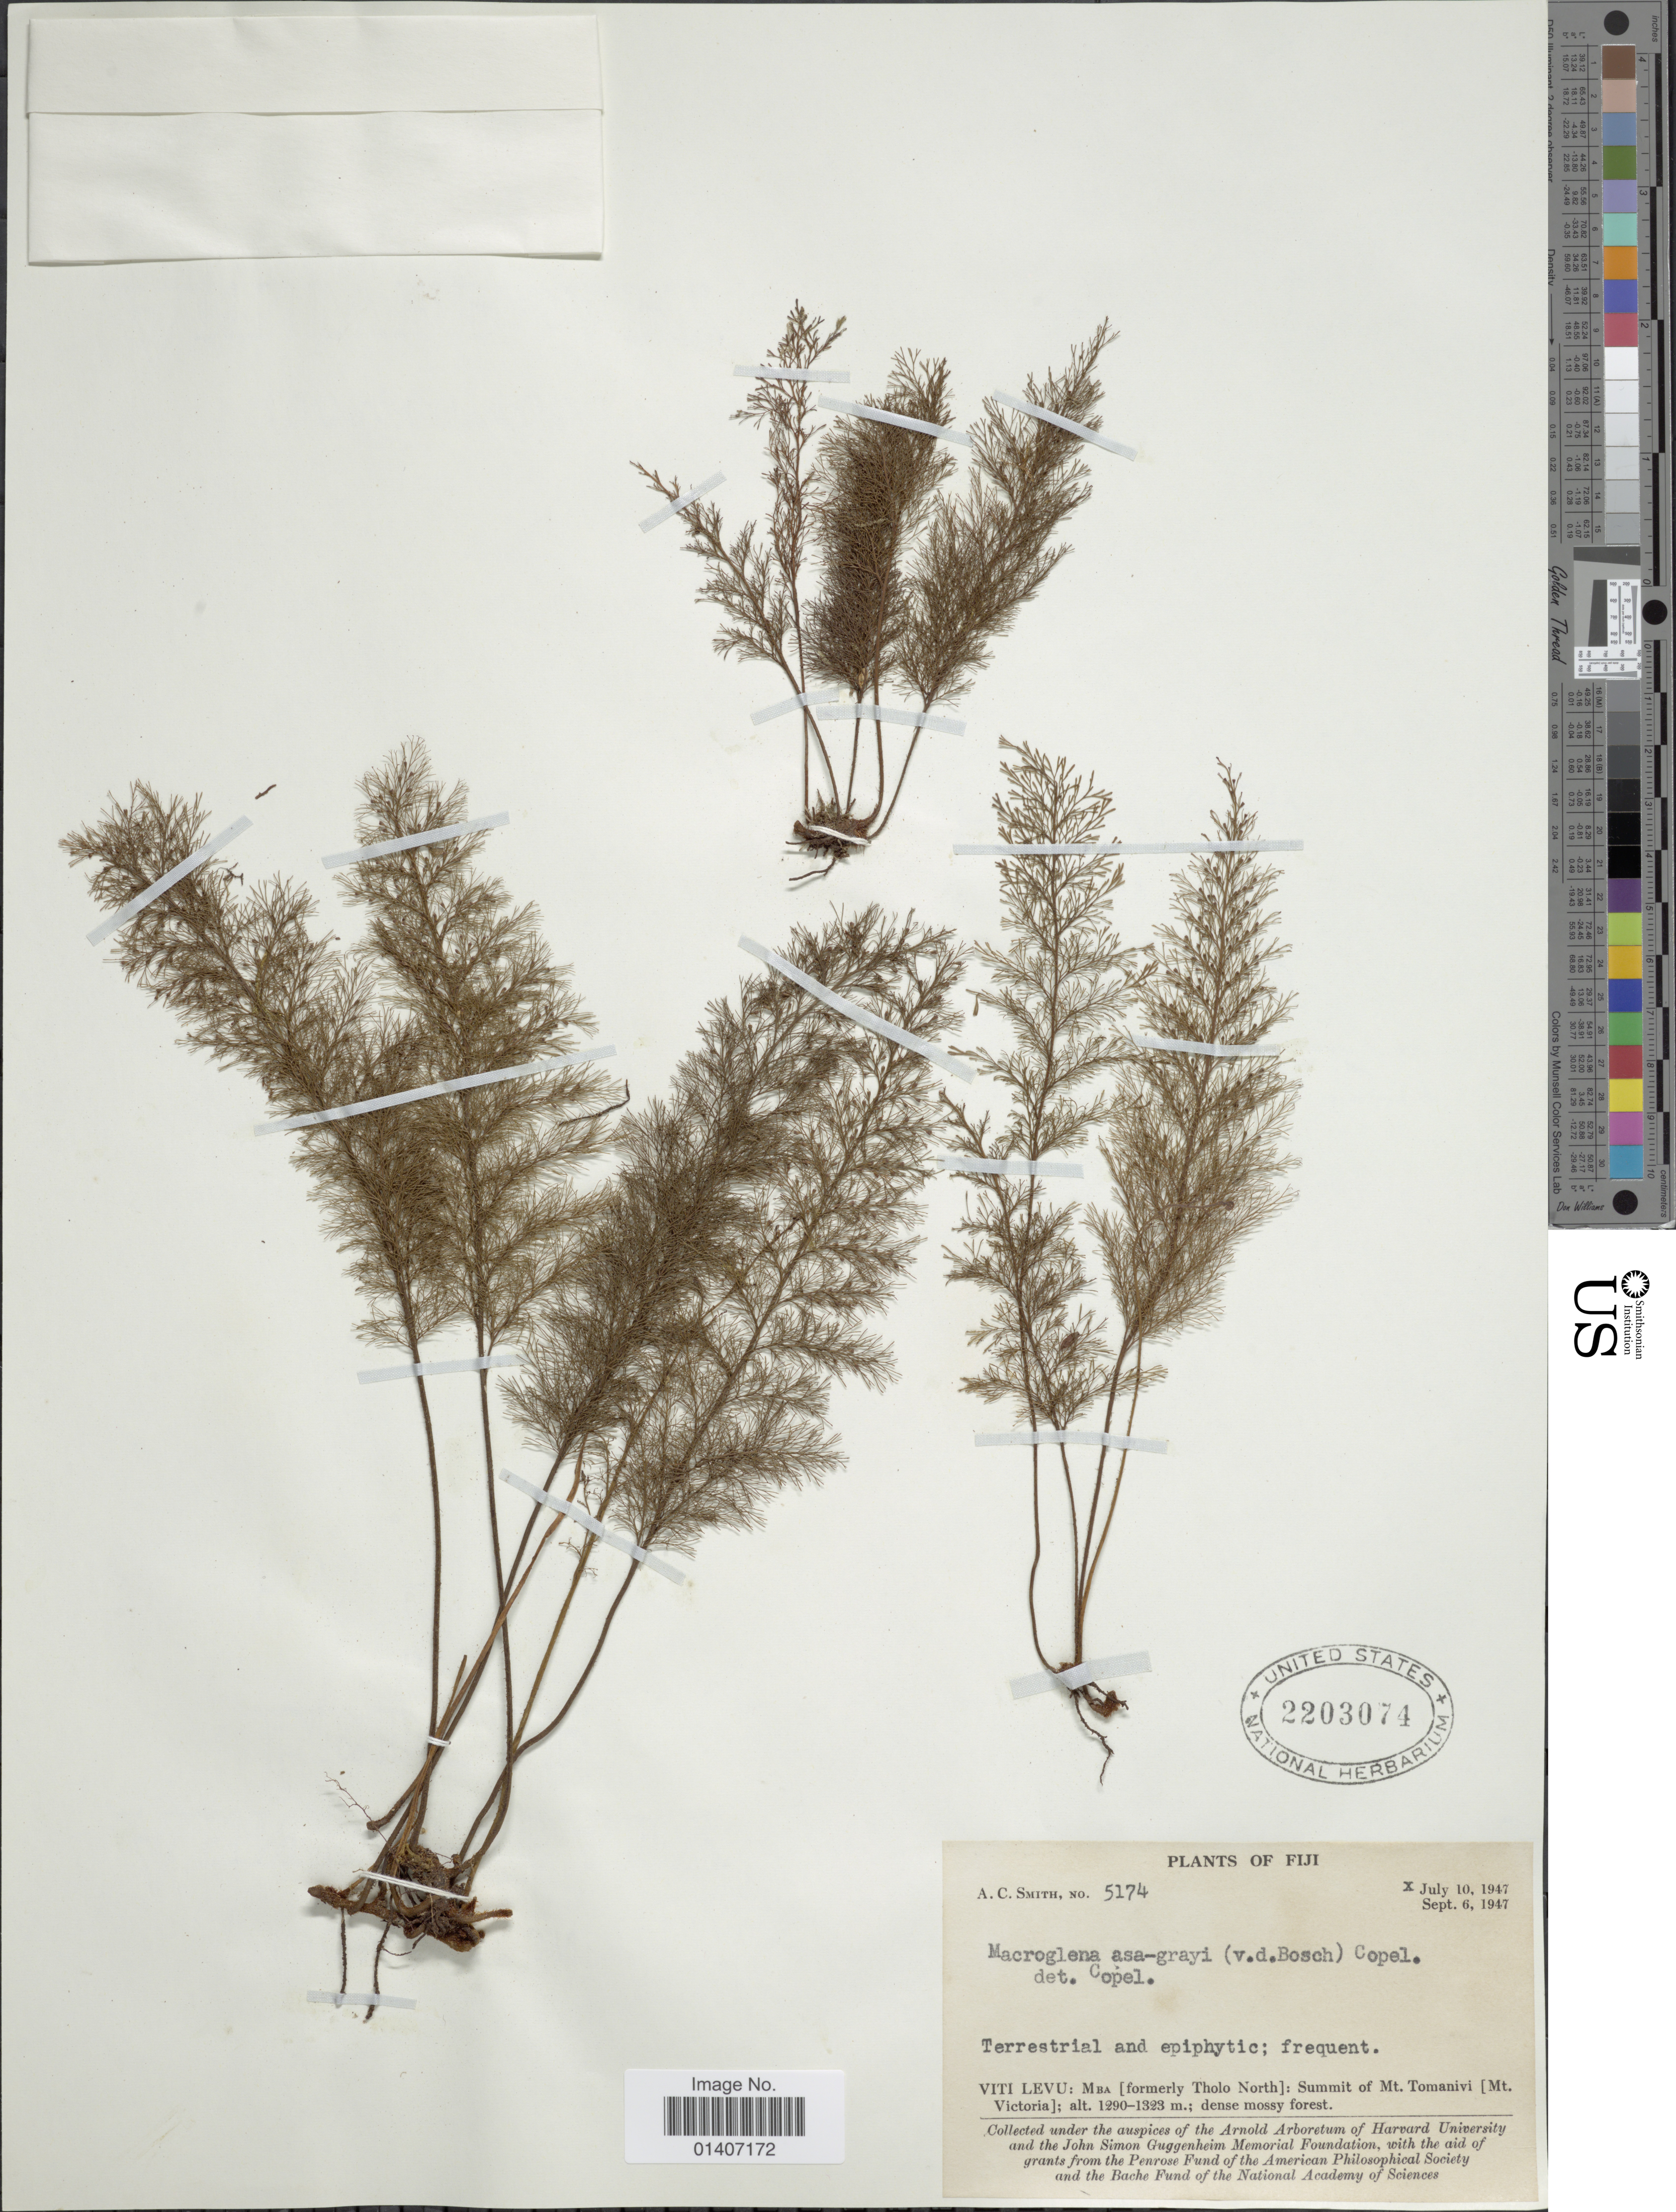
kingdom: Plantae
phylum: Tracheophyta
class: Polypodiopsida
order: Hymenophyllales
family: Hymenophyllaceae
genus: Abrodictyum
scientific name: Abrodictyum asae-grayi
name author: (Bosch) Ebihara & K. Iwats.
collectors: A. C. Smith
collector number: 5174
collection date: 1947-07-10/1947-09-06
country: Fiji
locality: Viti levu: Mba(formerly Tholo North): Summit of Mt. Tomanivi(Mt. Victoria)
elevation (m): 1290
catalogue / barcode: US 2203074